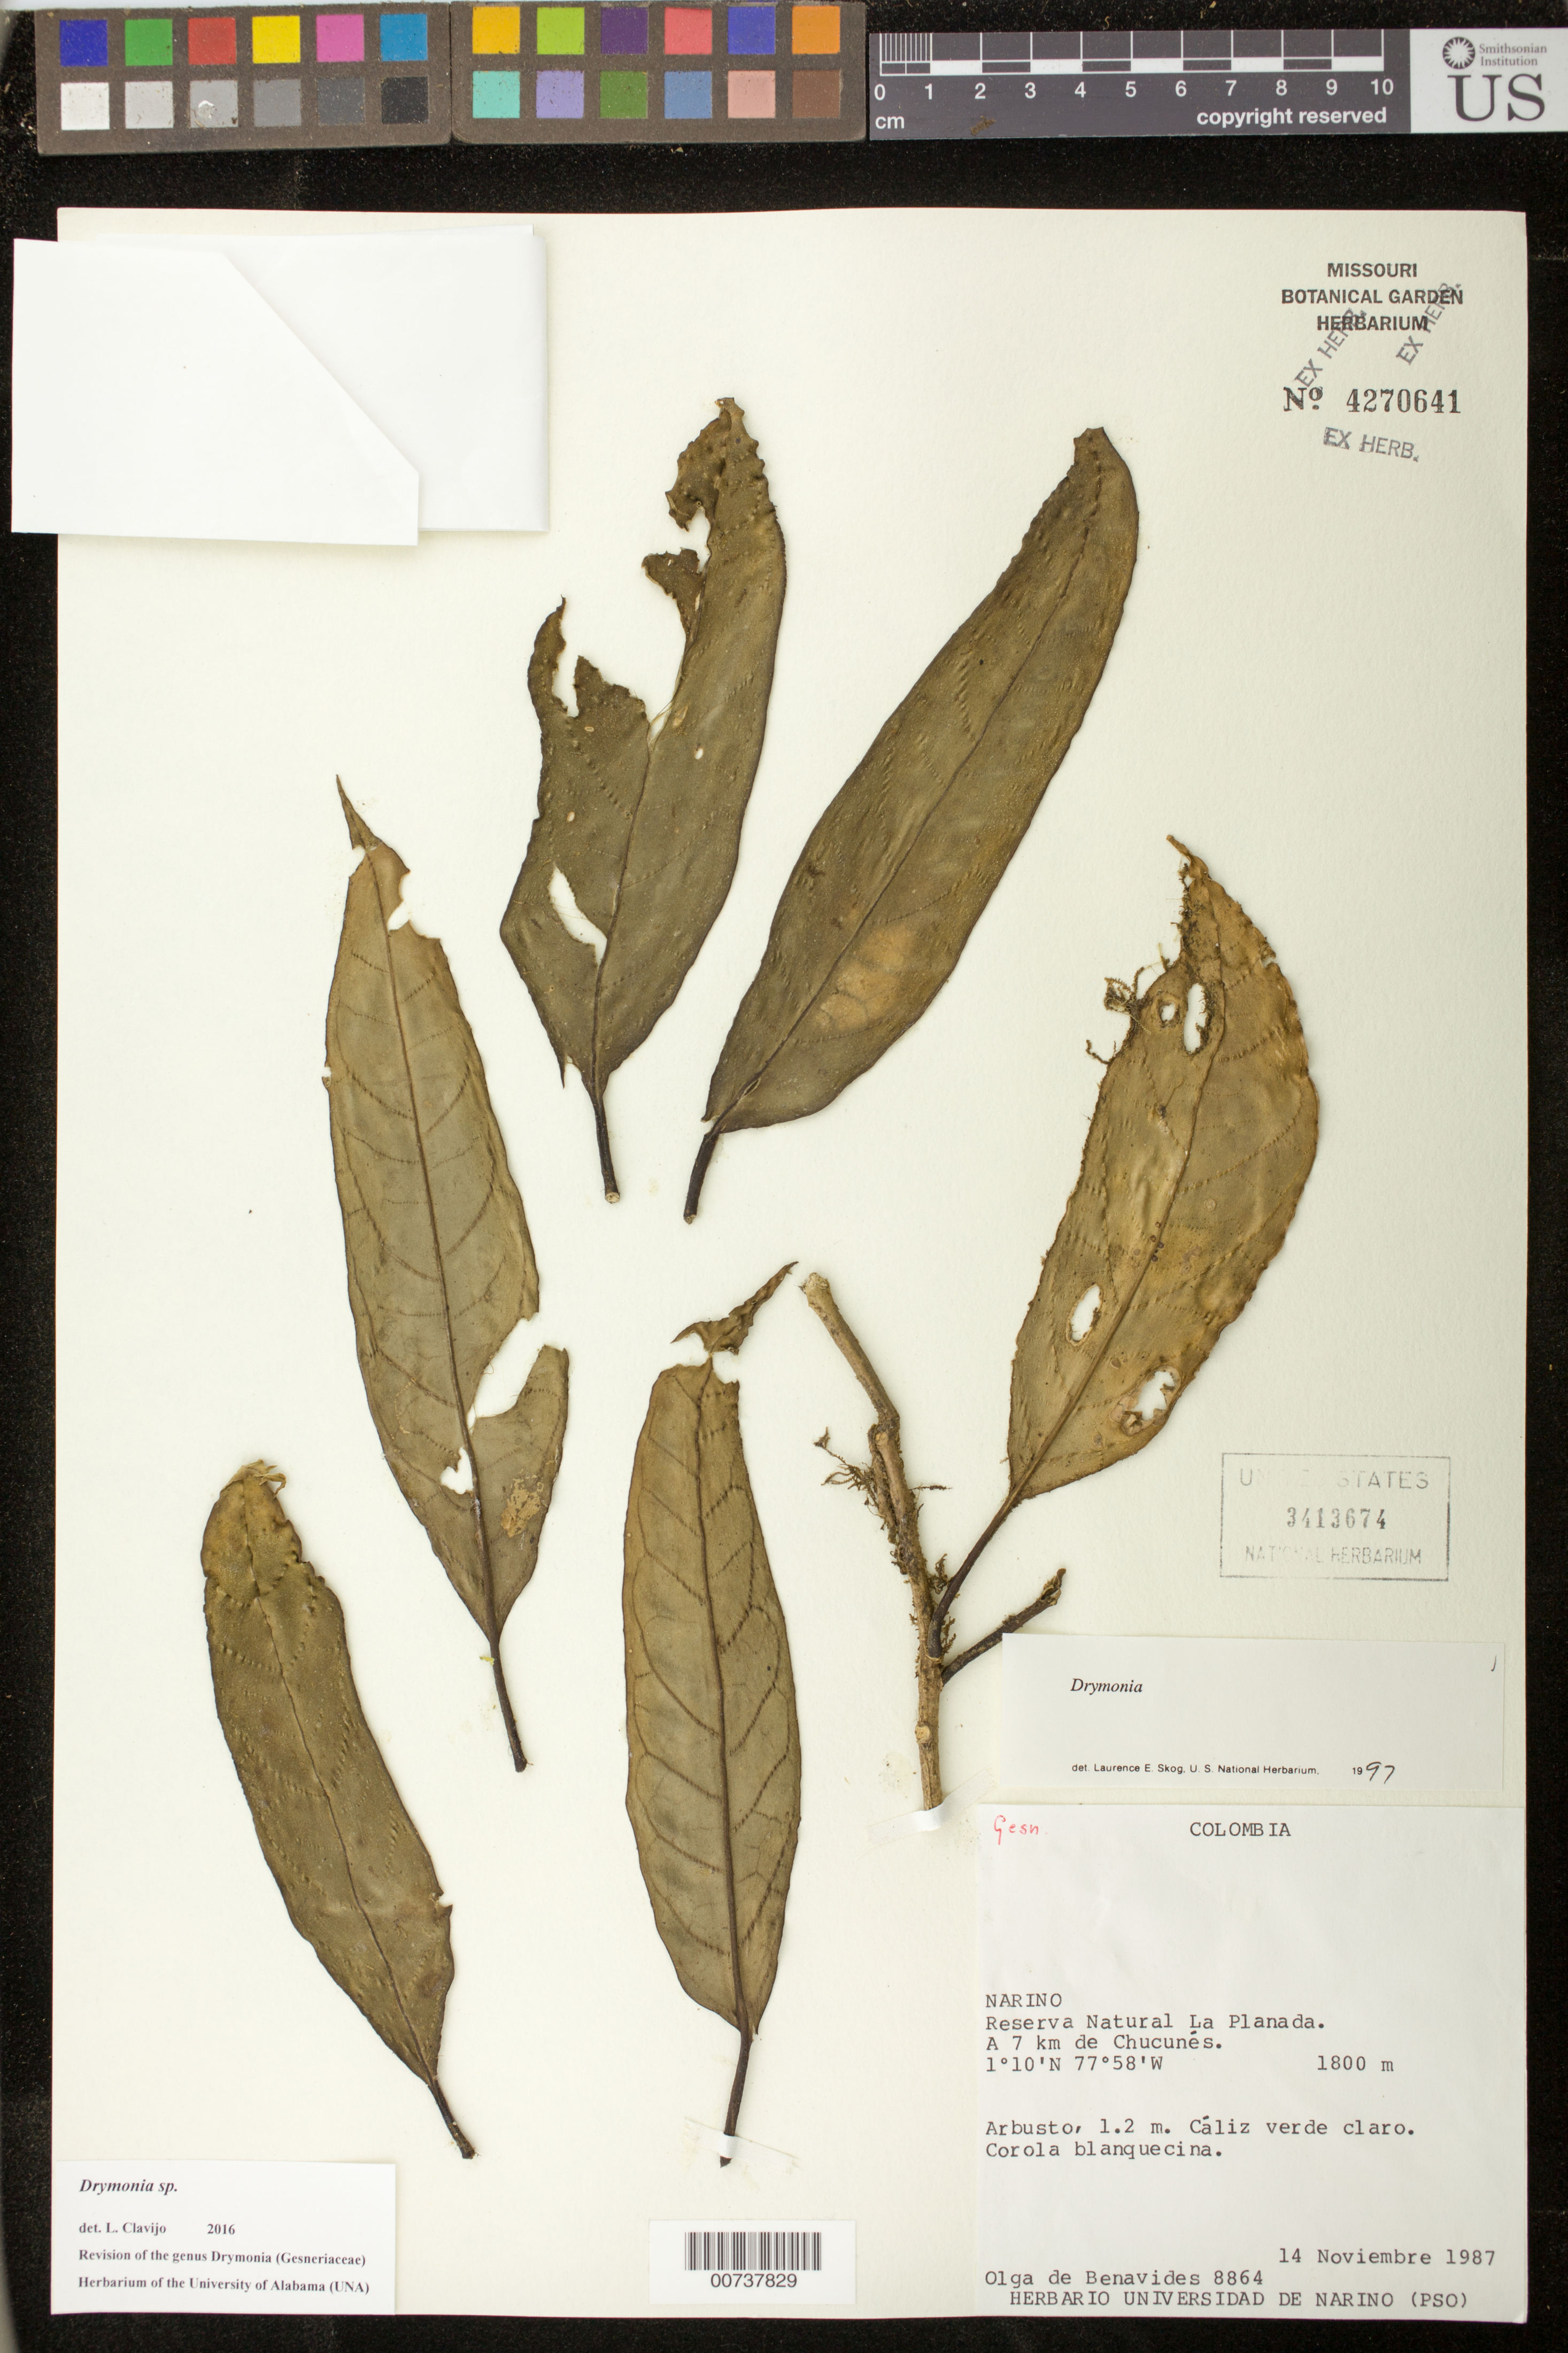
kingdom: Plantae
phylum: Tracheophyta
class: Magnoliopsida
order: Lamiales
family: Gesneriaceae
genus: Drymonia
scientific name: Drymonia sp.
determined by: Skog, Laurence E.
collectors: Olga S. de Benavides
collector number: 8864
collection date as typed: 14 Nov 1987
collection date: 1987-11-14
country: Colombia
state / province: Nariño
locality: Reserva Natural La Planada. A 7 km de Chucunés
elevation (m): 1800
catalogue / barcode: US 3413674